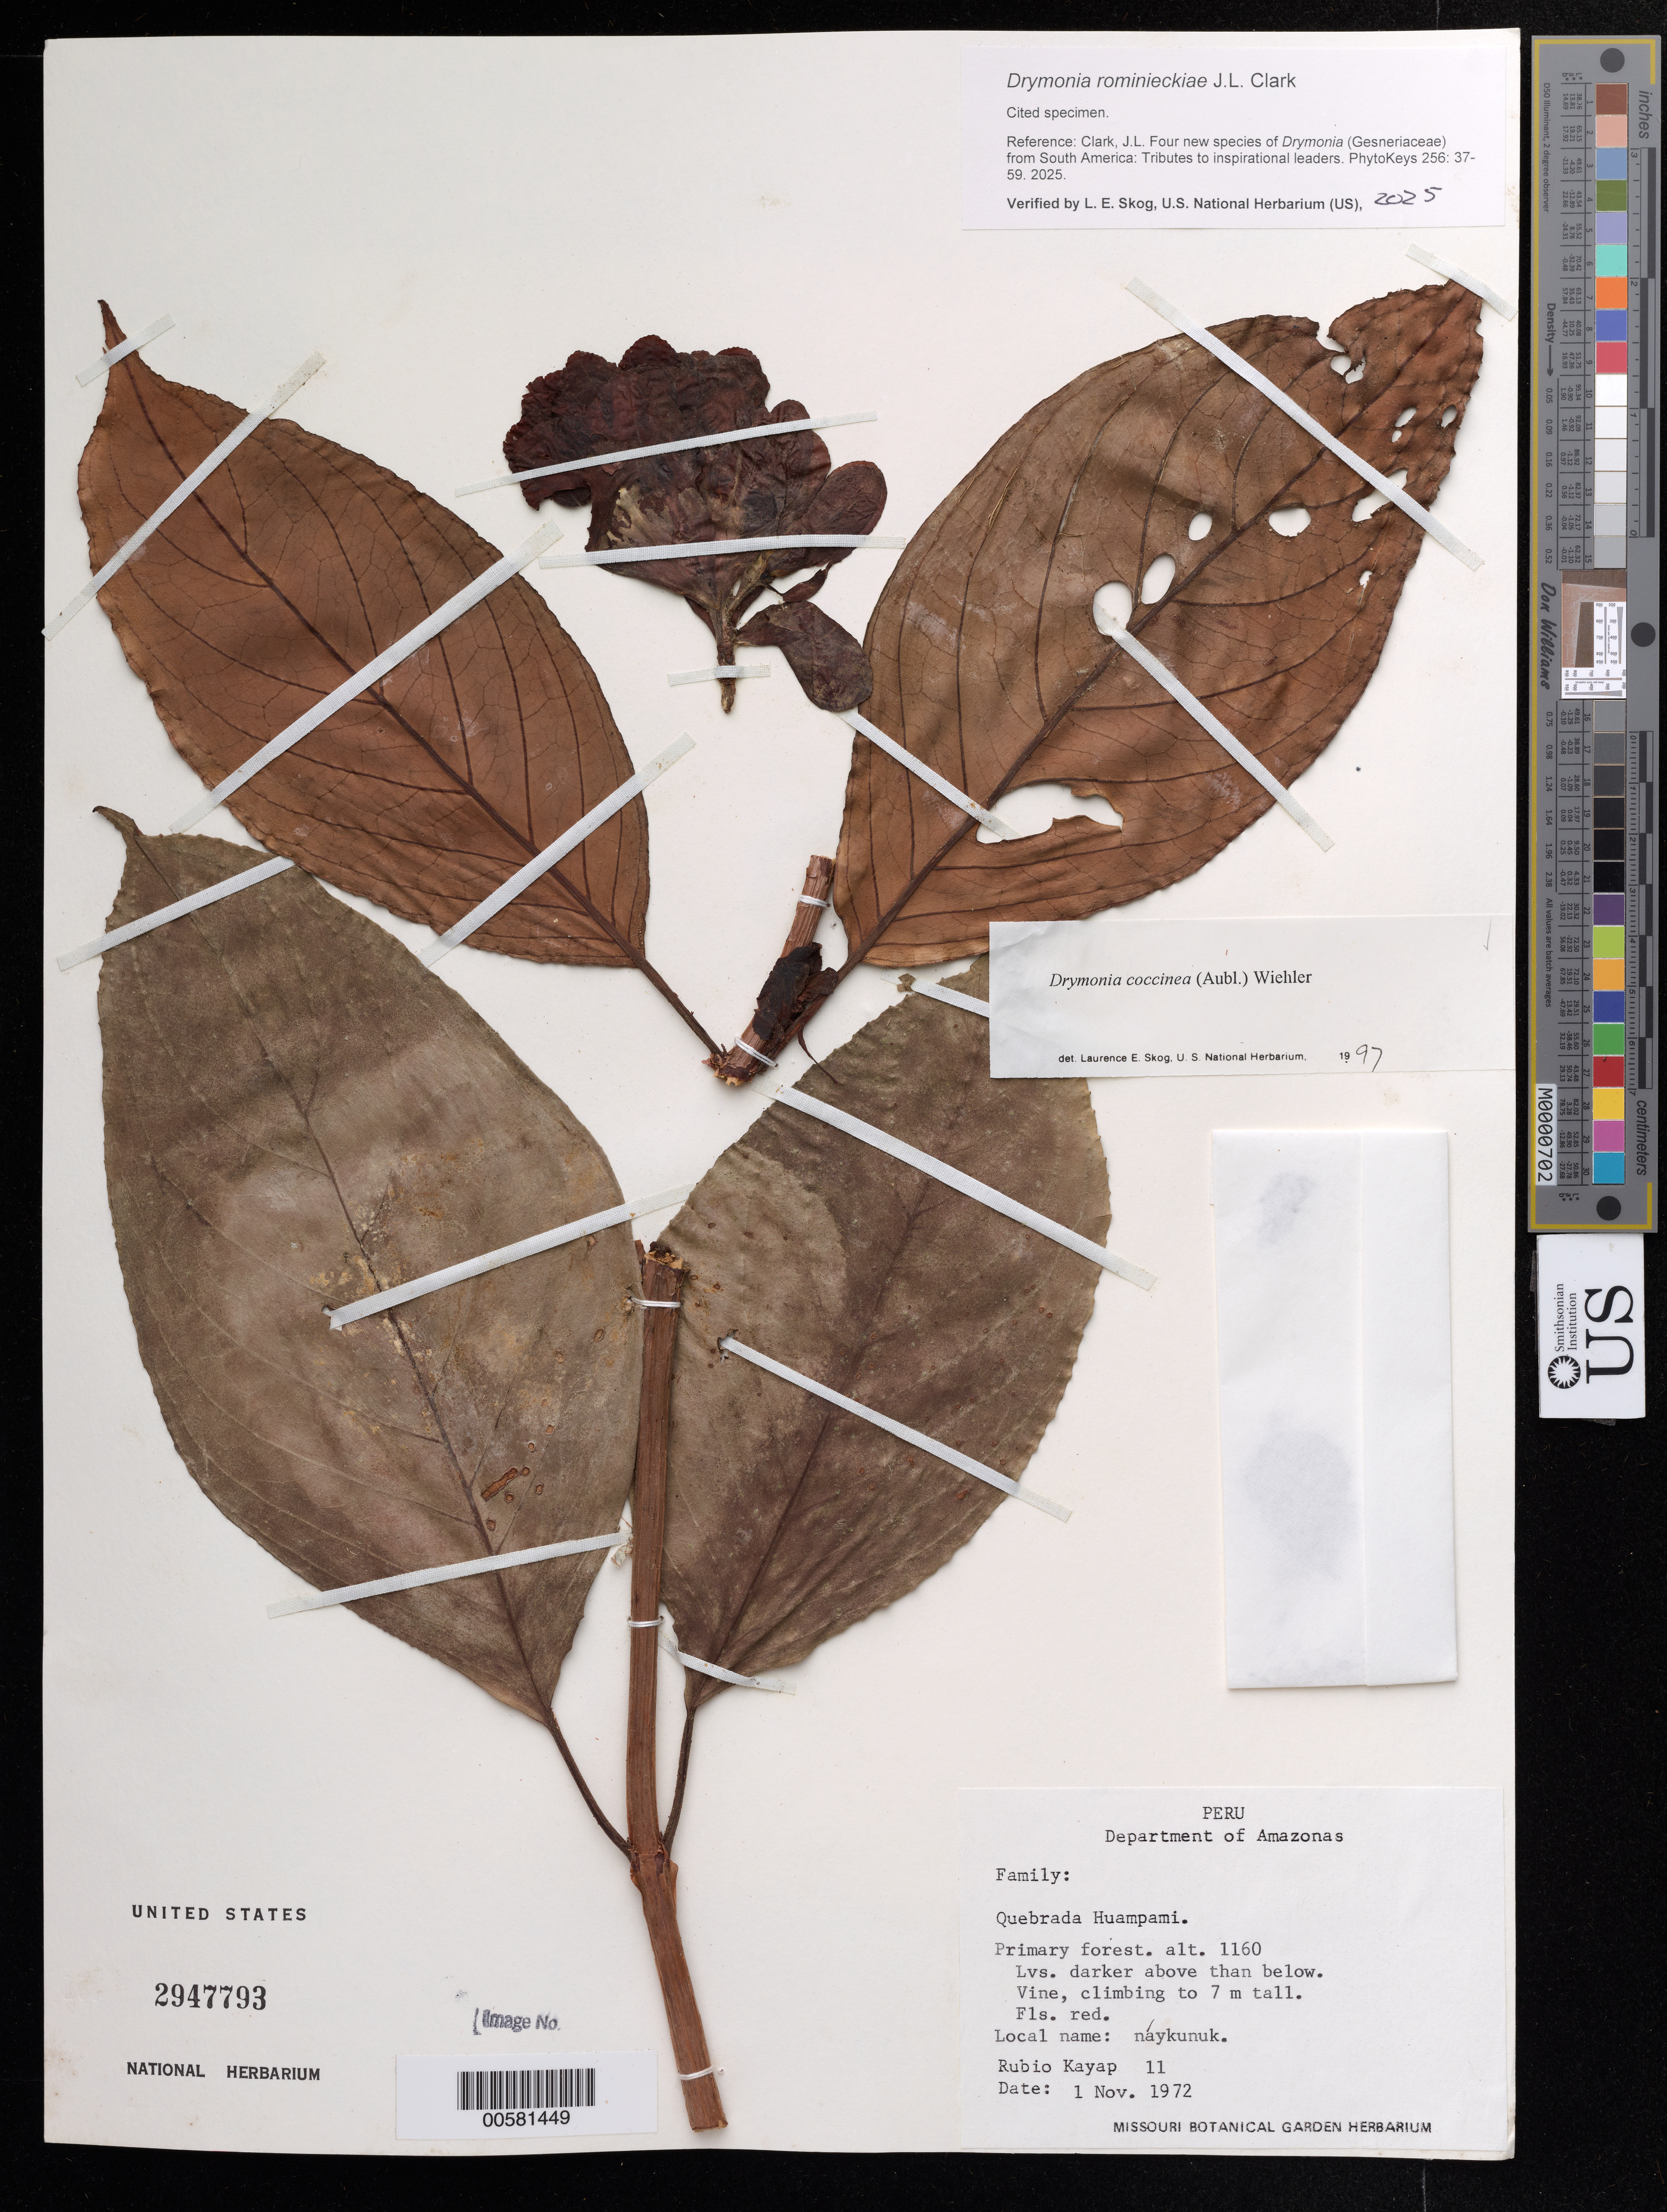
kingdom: Plantae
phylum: Tracheophyta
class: Magnoliopsida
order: Lamiales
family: Gesneriaceae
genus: Drymonia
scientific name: Drymonia rominieckiae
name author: J.L. Clark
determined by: Skog, Laurence E.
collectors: R. Kayap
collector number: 11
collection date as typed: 01 Nov 1972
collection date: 1972-11-01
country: Peru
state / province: Amazonas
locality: Quebrada Huampami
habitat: Primary forest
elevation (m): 1160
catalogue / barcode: US 2947793